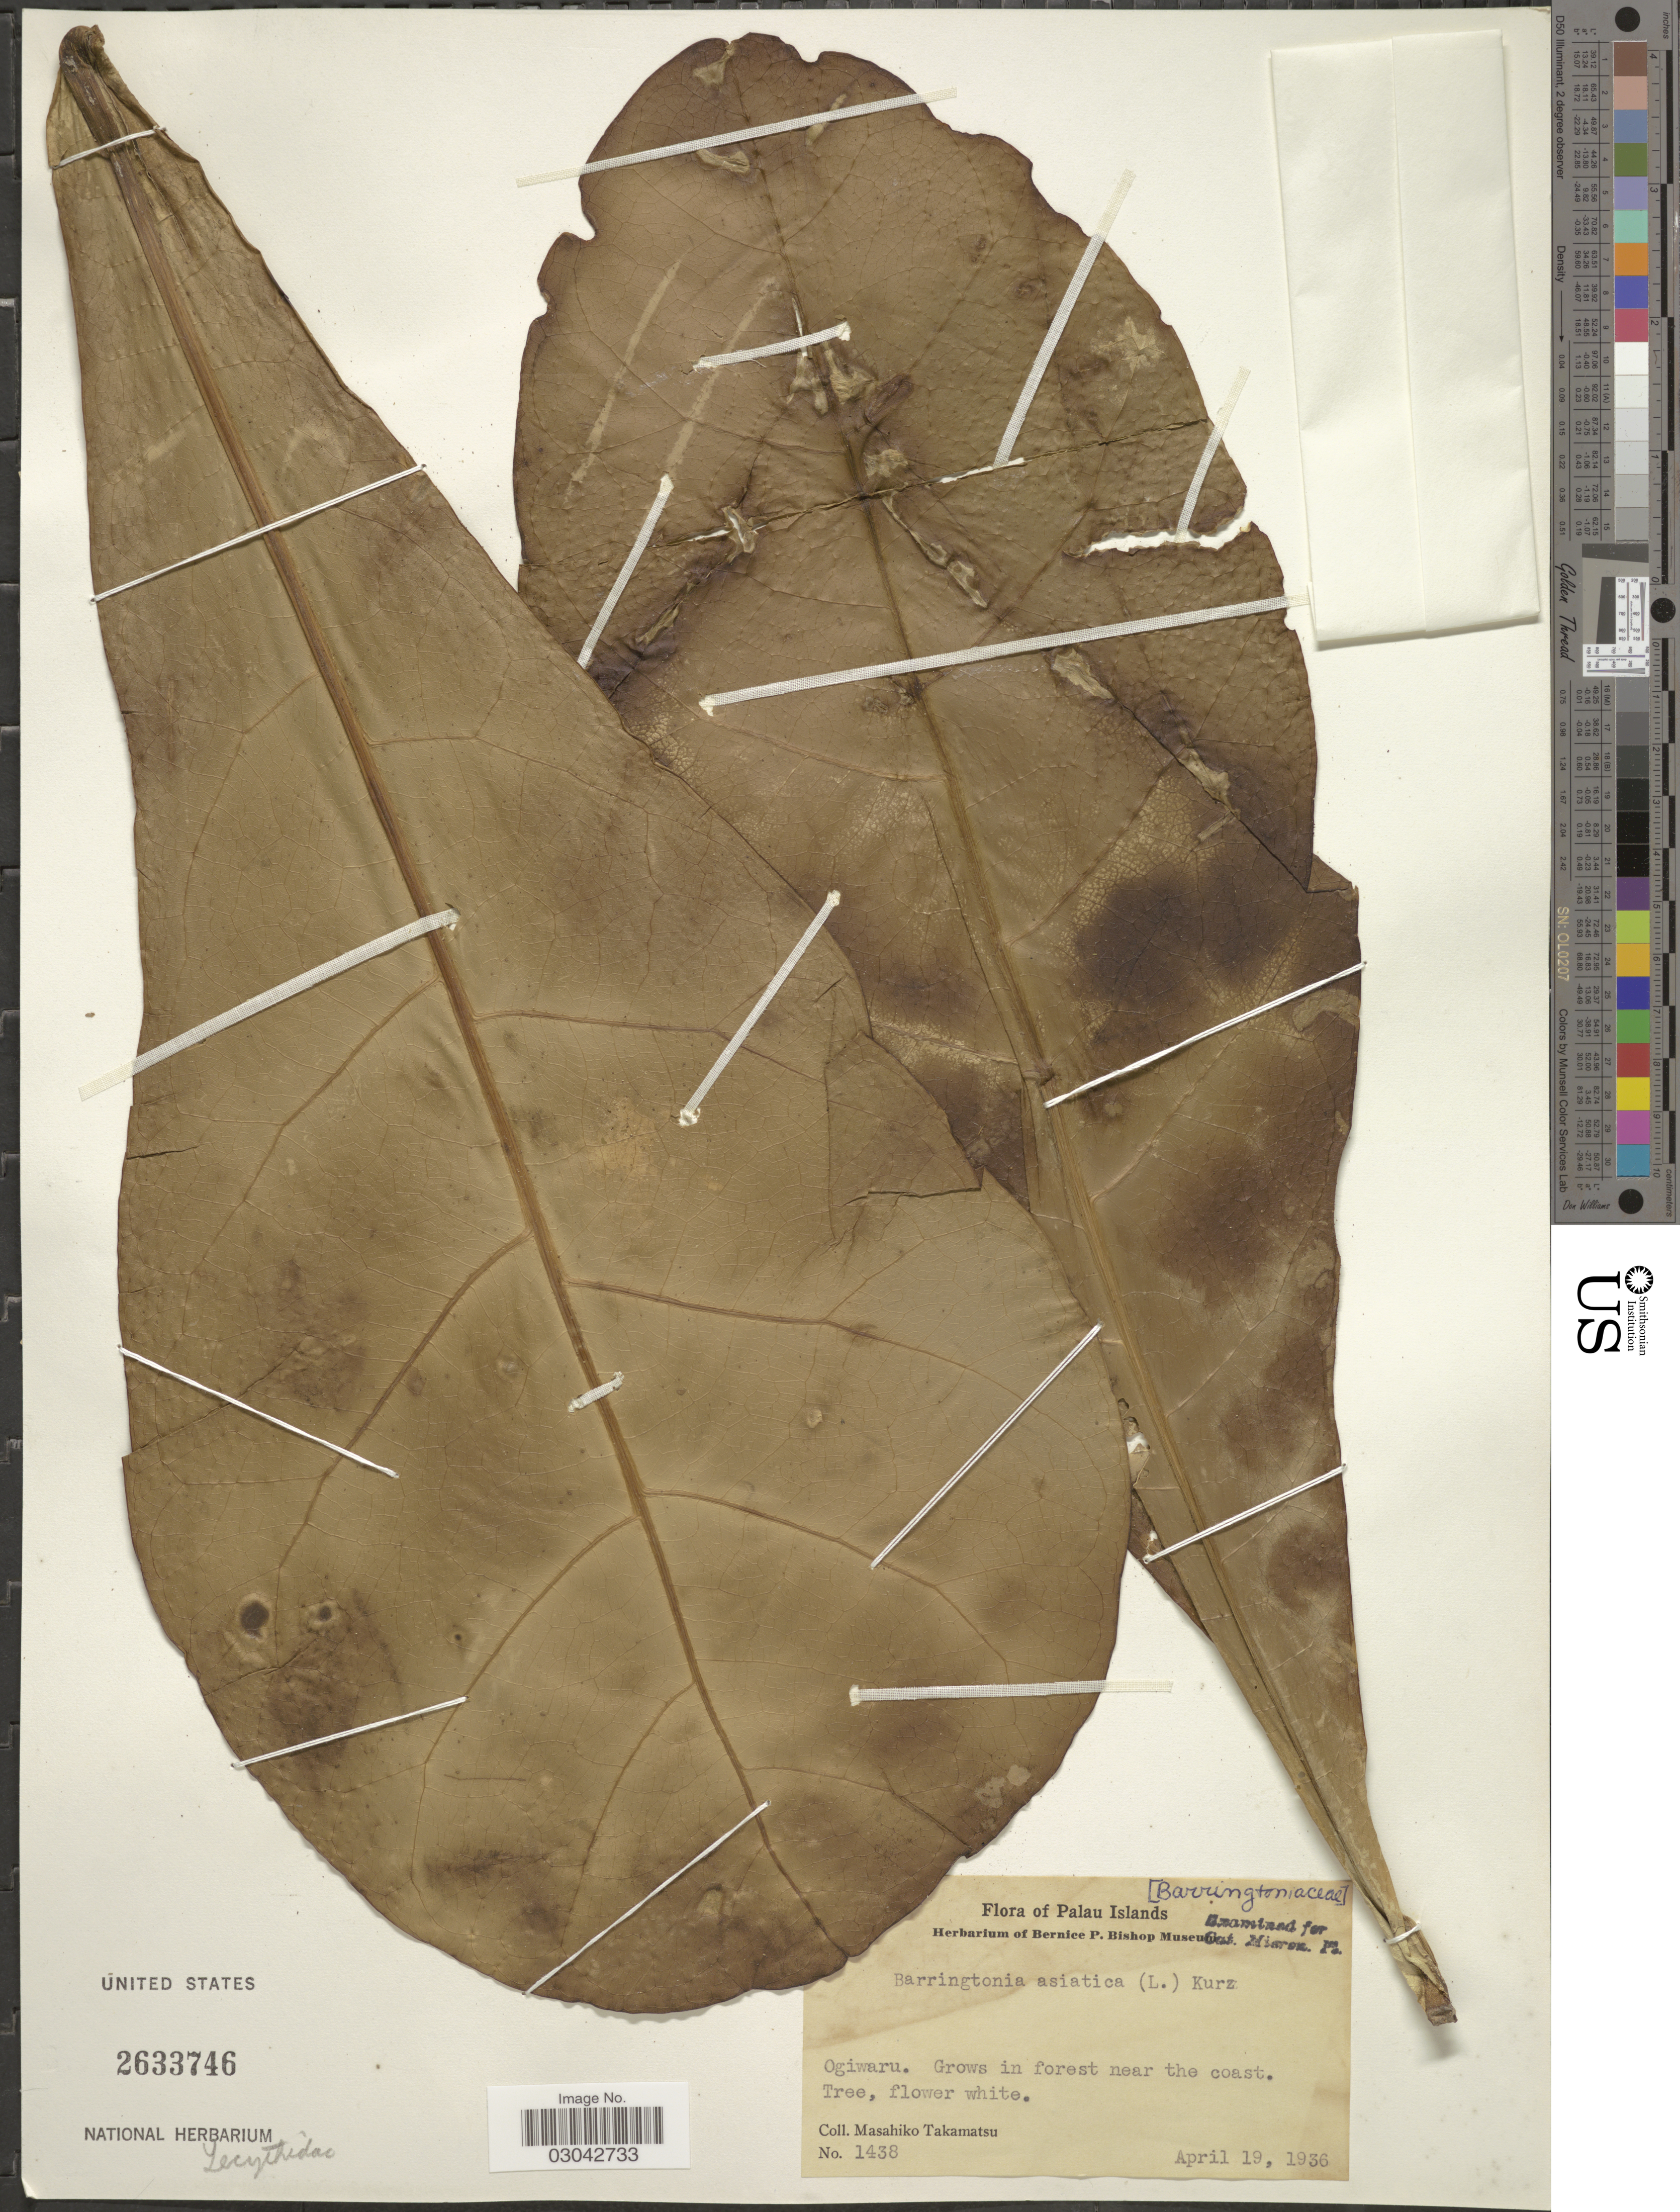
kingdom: Plantae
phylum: Tracheophyta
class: Magnoliopsida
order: Ericales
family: Lecythidaceae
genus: Barringtonia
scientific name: Barringtonia asiatica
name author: (L.) Kurz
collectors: M. Takamatsu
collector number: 1438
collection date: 1936-04-19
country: Palau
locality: Palau Islands. Ogiwaru. In forest near the coast.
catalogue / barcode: US 2633746